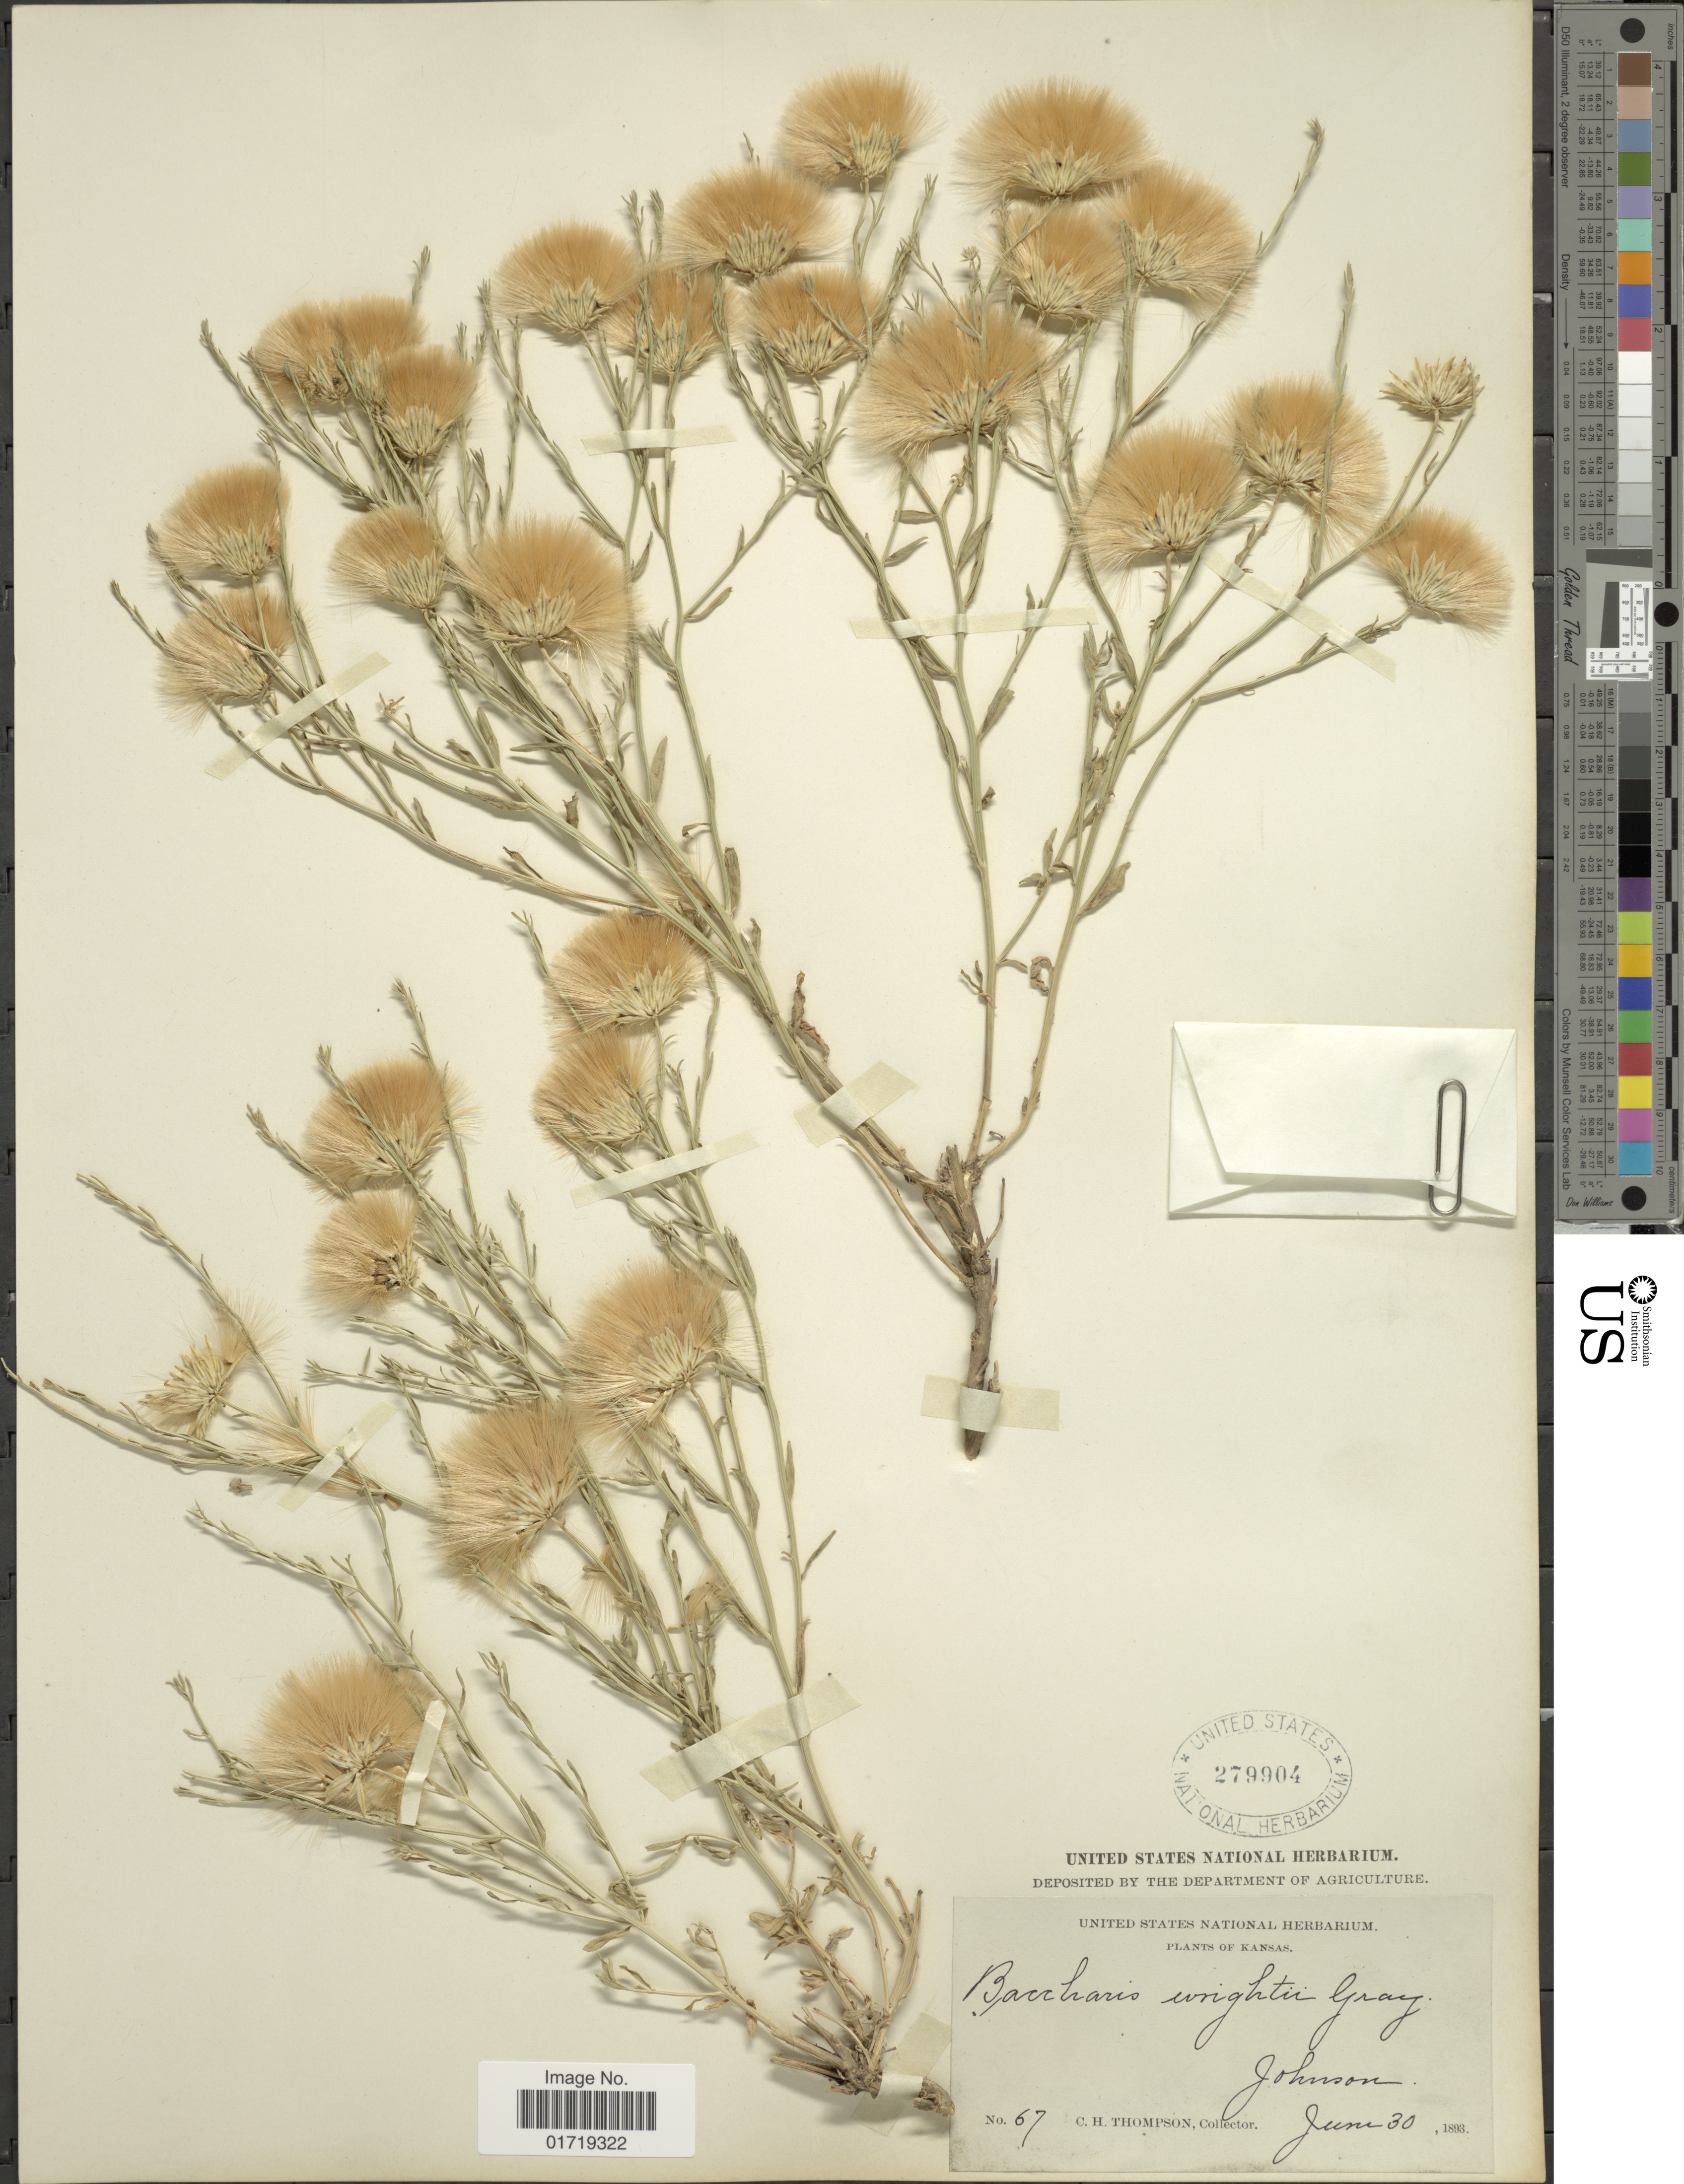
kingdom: Plantae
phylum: Tracheophyta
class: Magnoliopsida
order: Asterales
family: Asteraceae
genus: Baccharis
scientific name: Baccharis wrightii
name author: A. Gray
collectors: C. H. Thompson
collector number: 67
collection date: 1893-06-30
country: United States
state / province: Kansas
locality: Johnson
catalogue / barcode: US 279904